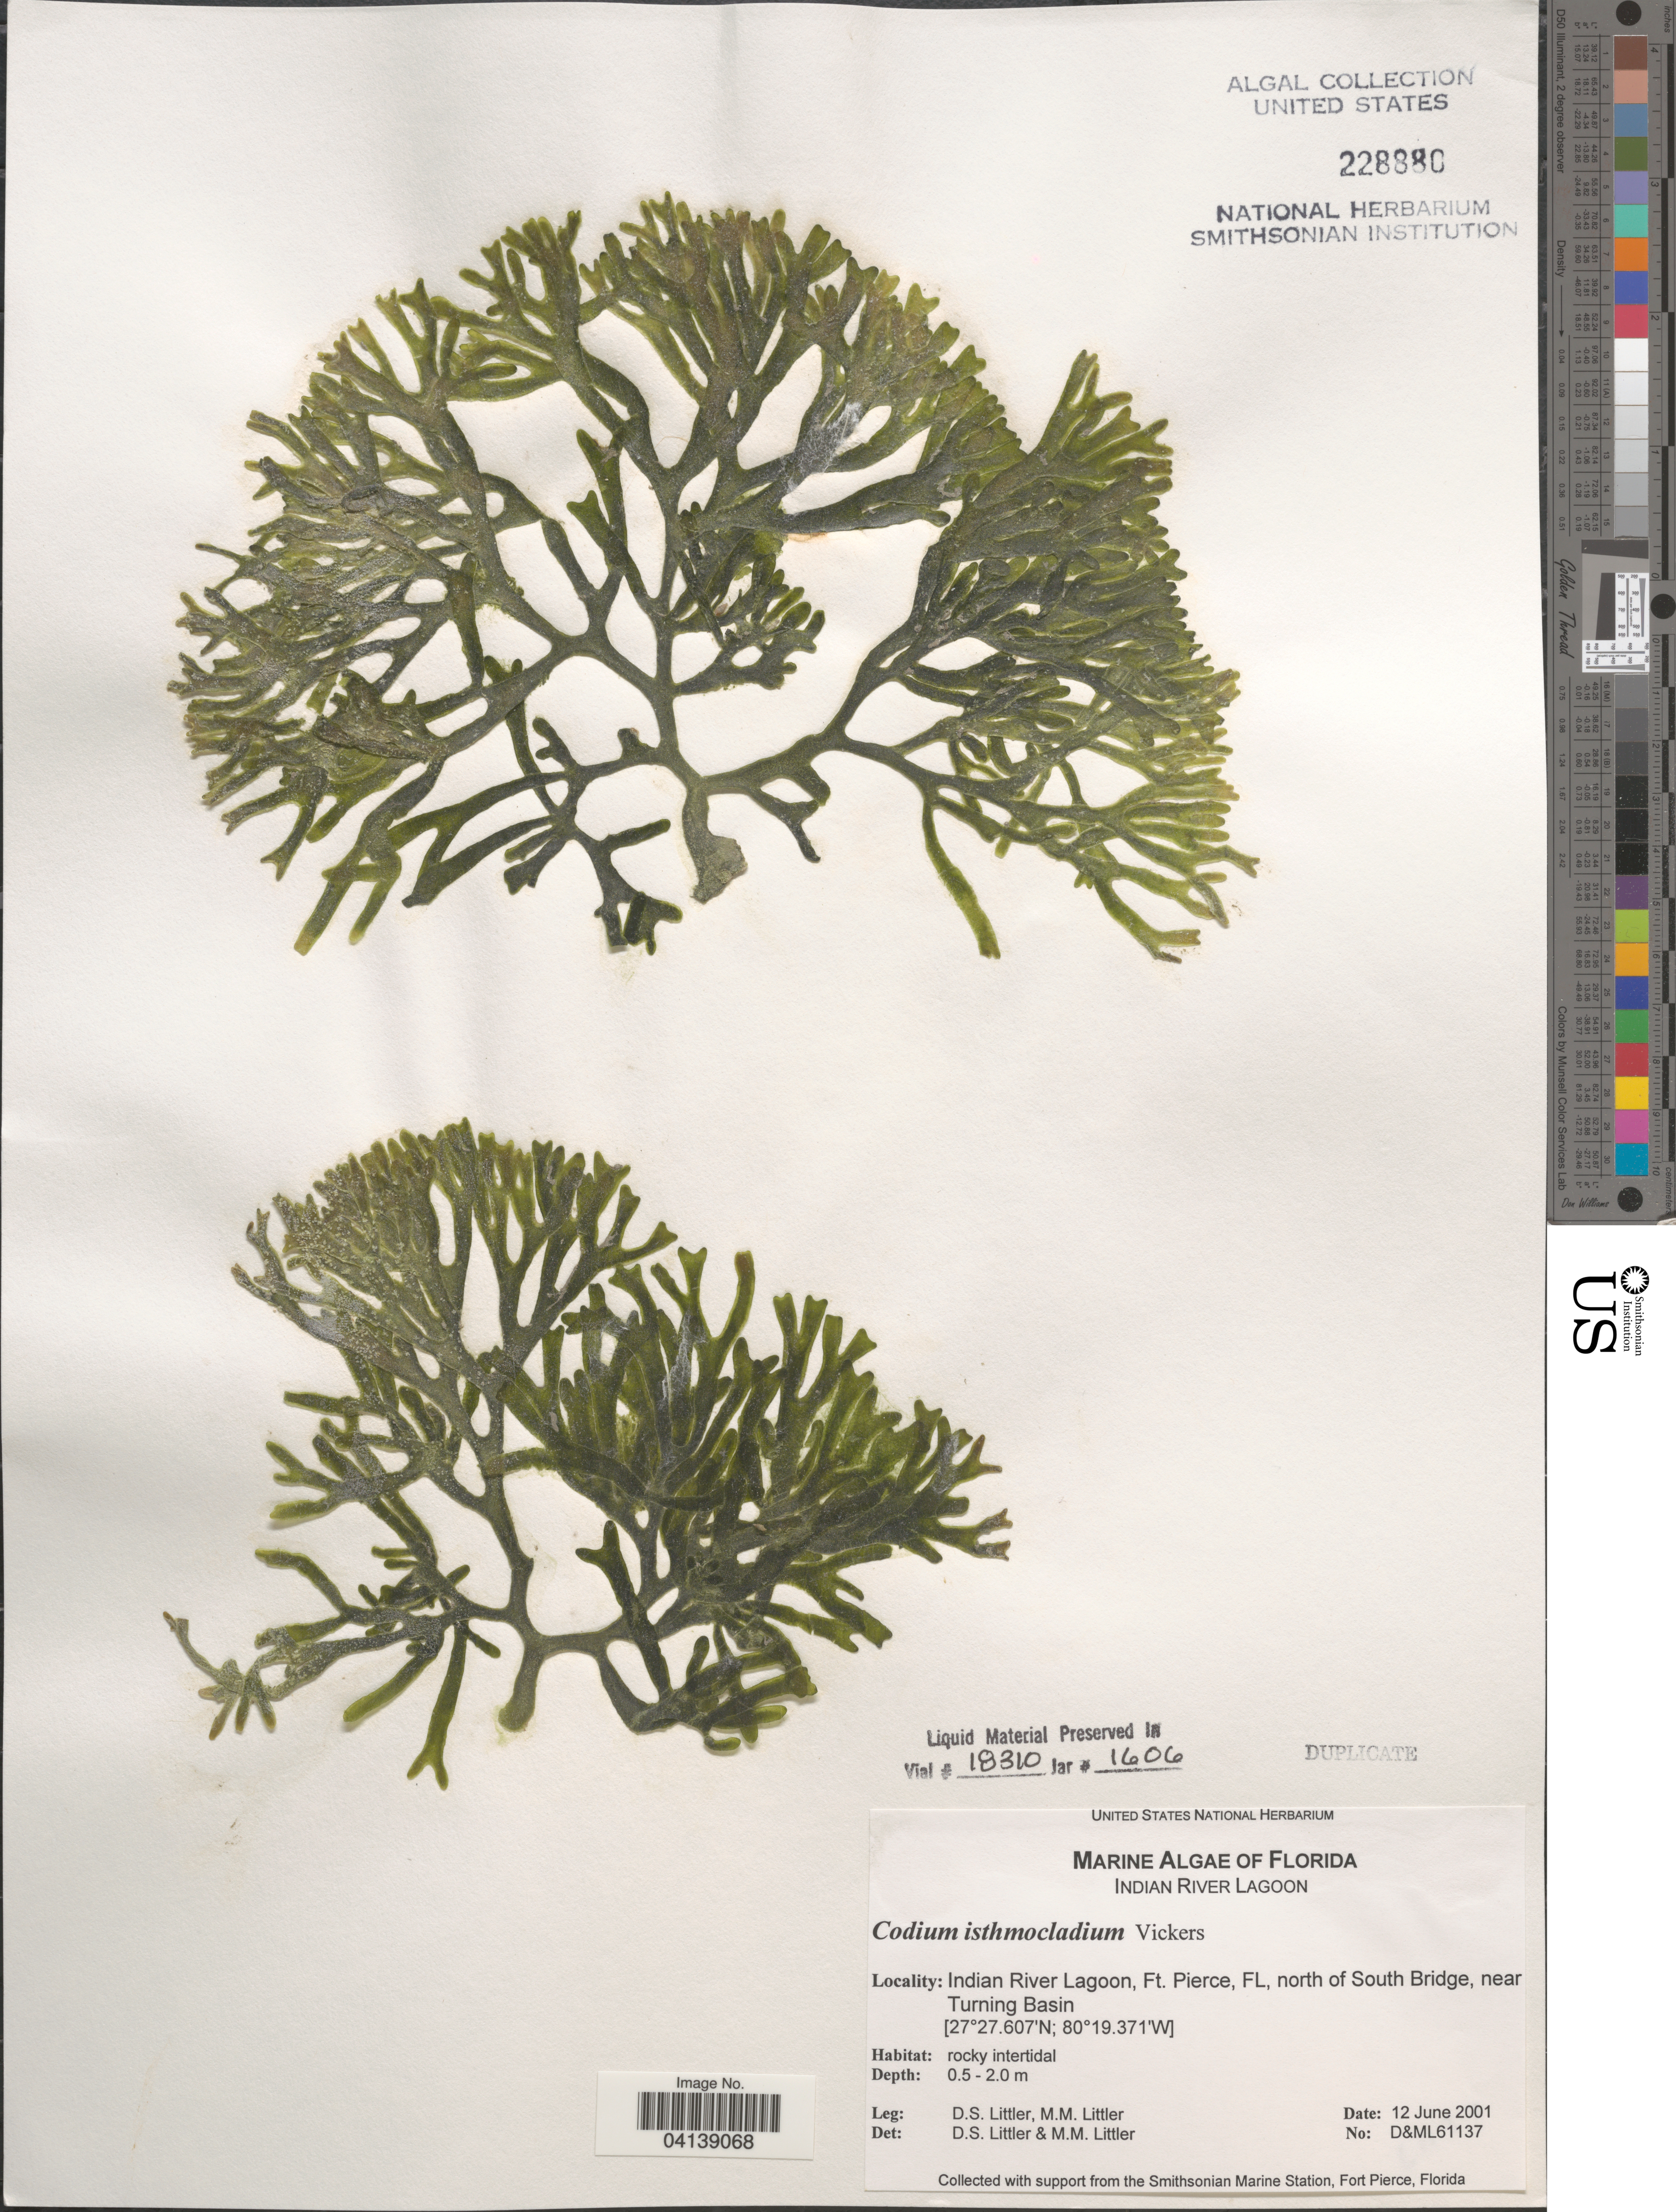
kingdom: Plantae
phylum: Chlorophyta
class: Ulvophyceae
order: Bryopsidales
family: Codiaceae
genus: Codium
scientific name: Codium isthmocladum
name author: Vickers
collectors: D. S. Littler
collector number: D&ML61137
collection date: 2001-06-12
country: United States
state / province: Florida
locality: Indian River Lagoon, Ft. Pierce, north of South Bridge, near Turning Basin.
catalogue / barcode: US 228880